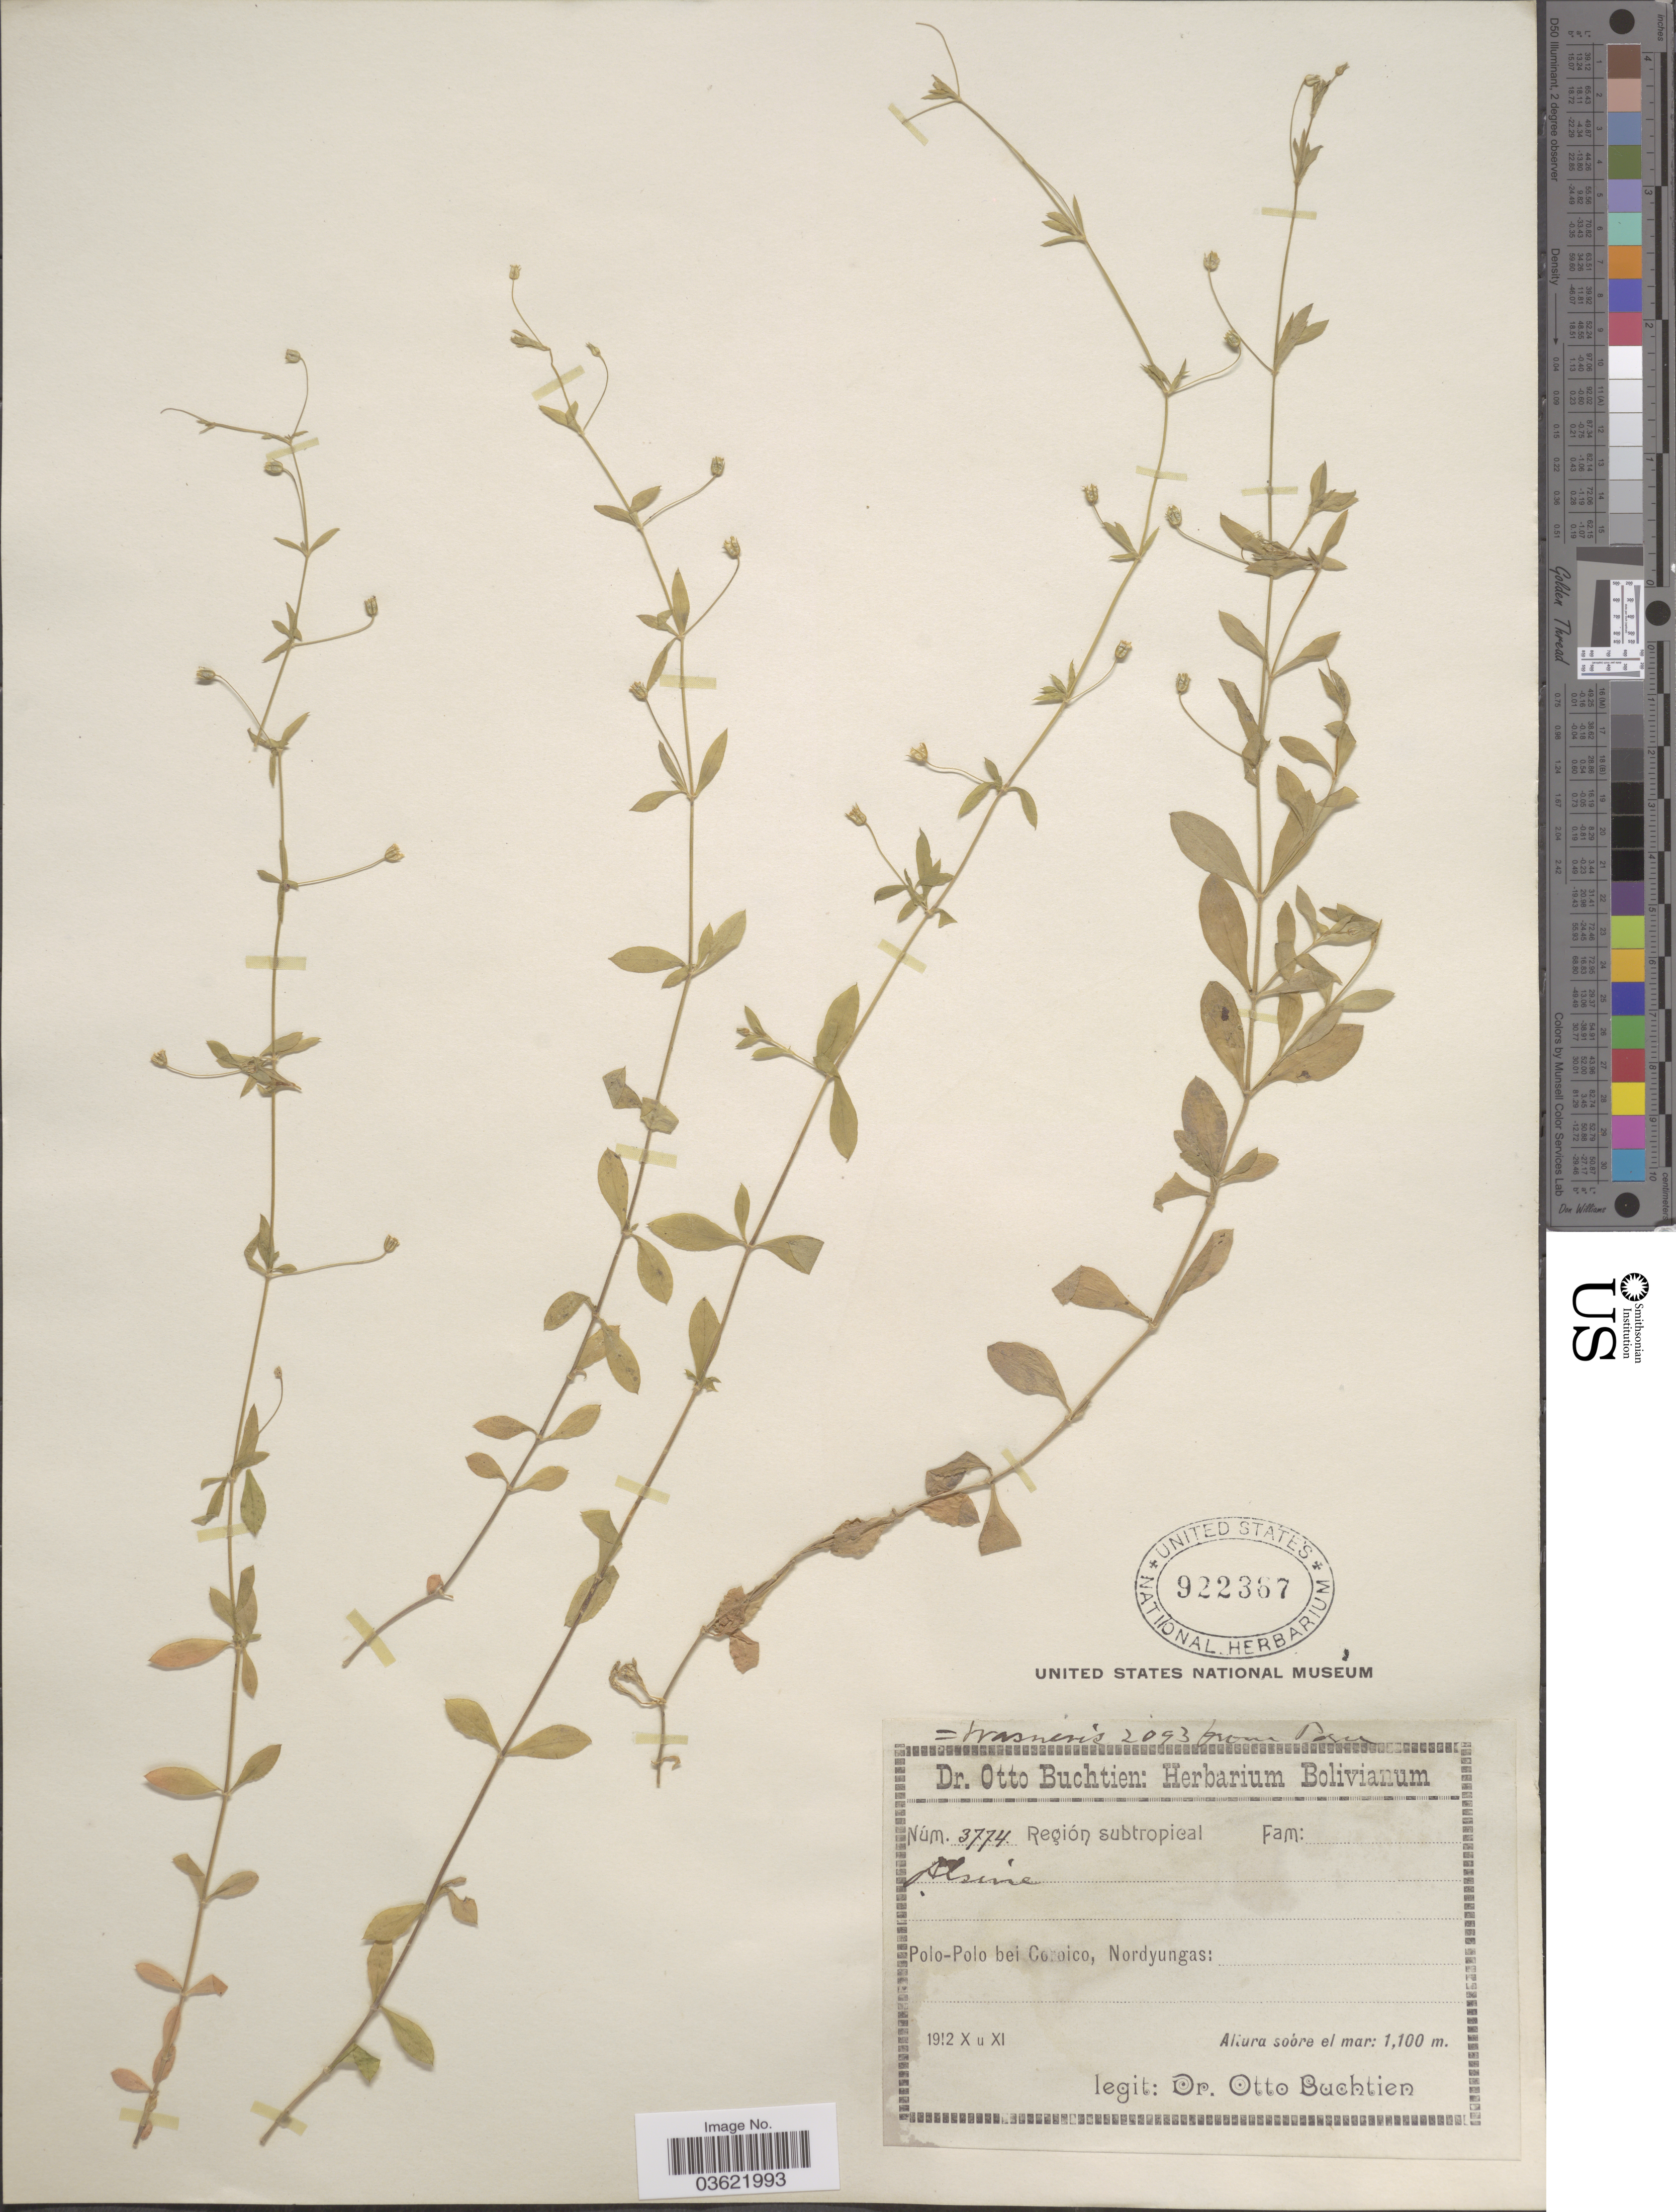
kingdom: Plantae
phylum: Tracheophyta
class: Magnoliopsida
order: Caryophyllales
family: Caryophyllaceae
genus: Arenaria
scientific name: Arenaria lanuginosa var. megalantha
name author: Rohrb.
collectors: O. Buchtien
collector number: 3774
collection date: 1912-10/1912-11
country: Bolivia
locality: Región subtropical. Polo-Polo bei Coroico, Nordyungas.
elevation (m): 1100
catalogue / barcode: US 922367